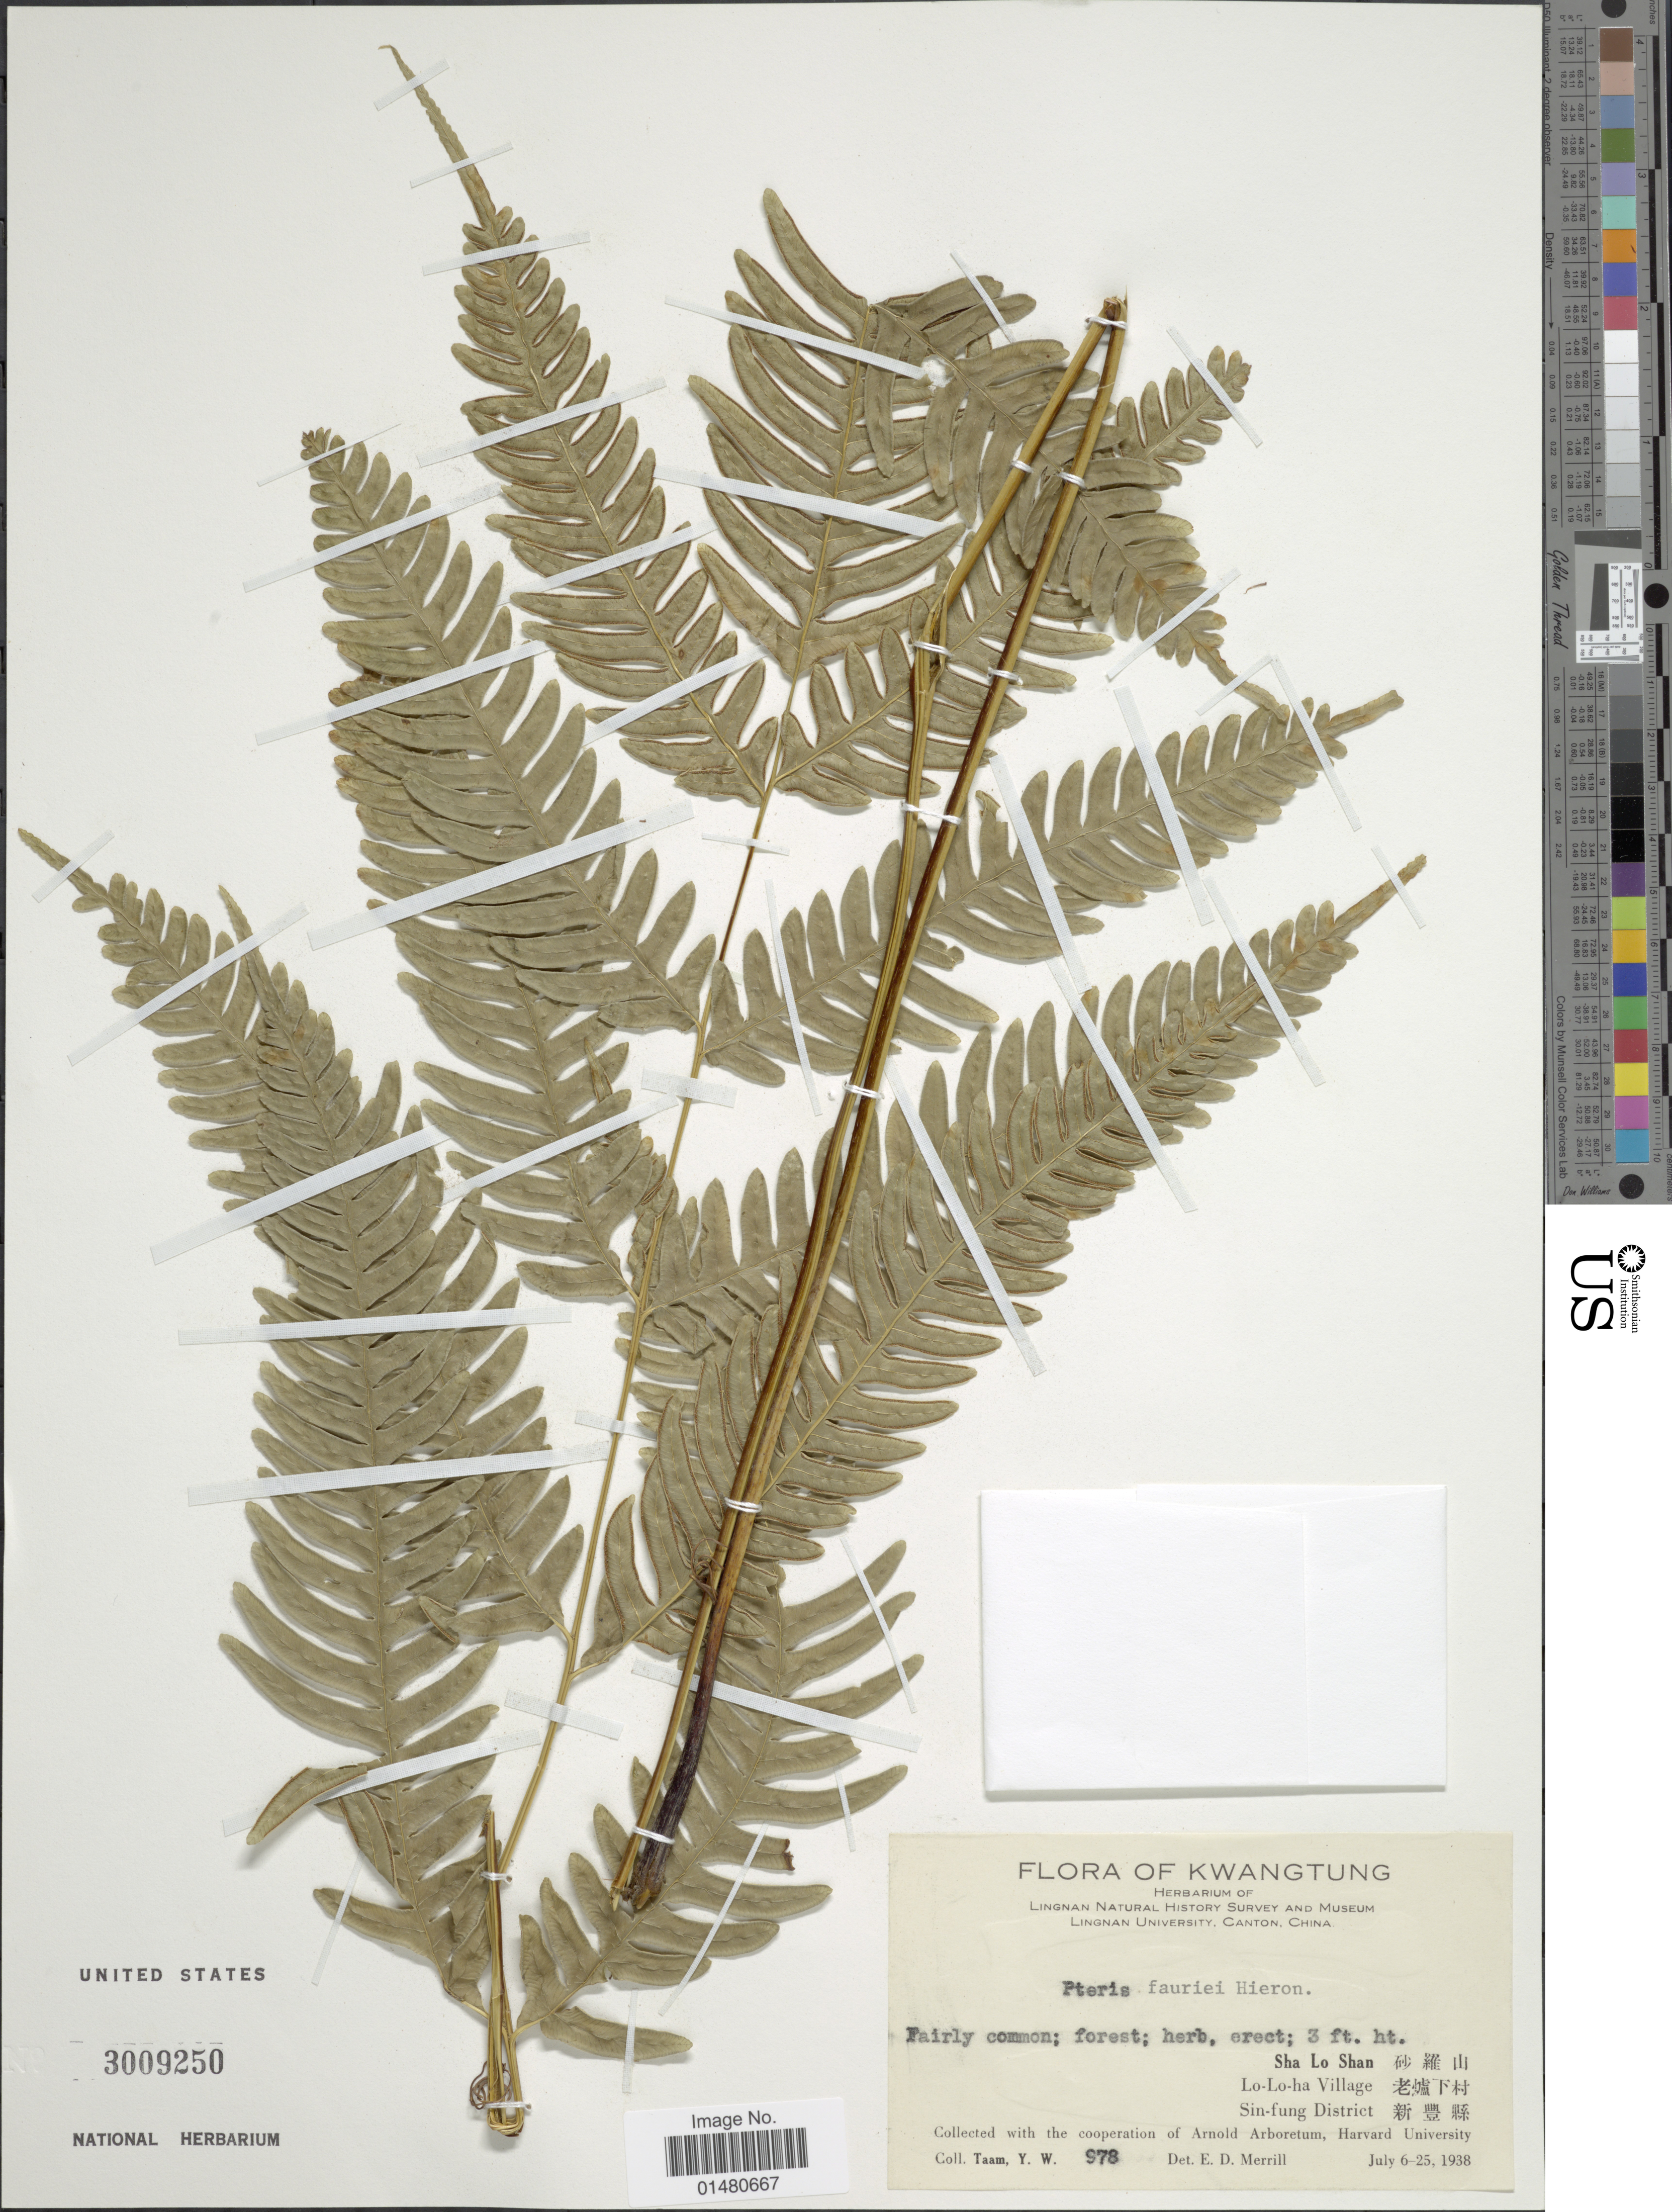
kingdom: Plantae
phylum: Tracheophyta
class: Polypodiopsida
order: Polypodiales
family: Pteridaceae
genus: Pteris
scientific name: Pteris fauriei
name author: Hieron.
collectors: Y. W. Taam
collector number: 978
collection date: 1938-07-06/1938-07-25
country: China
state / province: Guangdong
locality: Kwatung,Sha Lo Shan, Lo-Lo-ha Village, Sin-fung District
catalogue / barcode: US 3009250